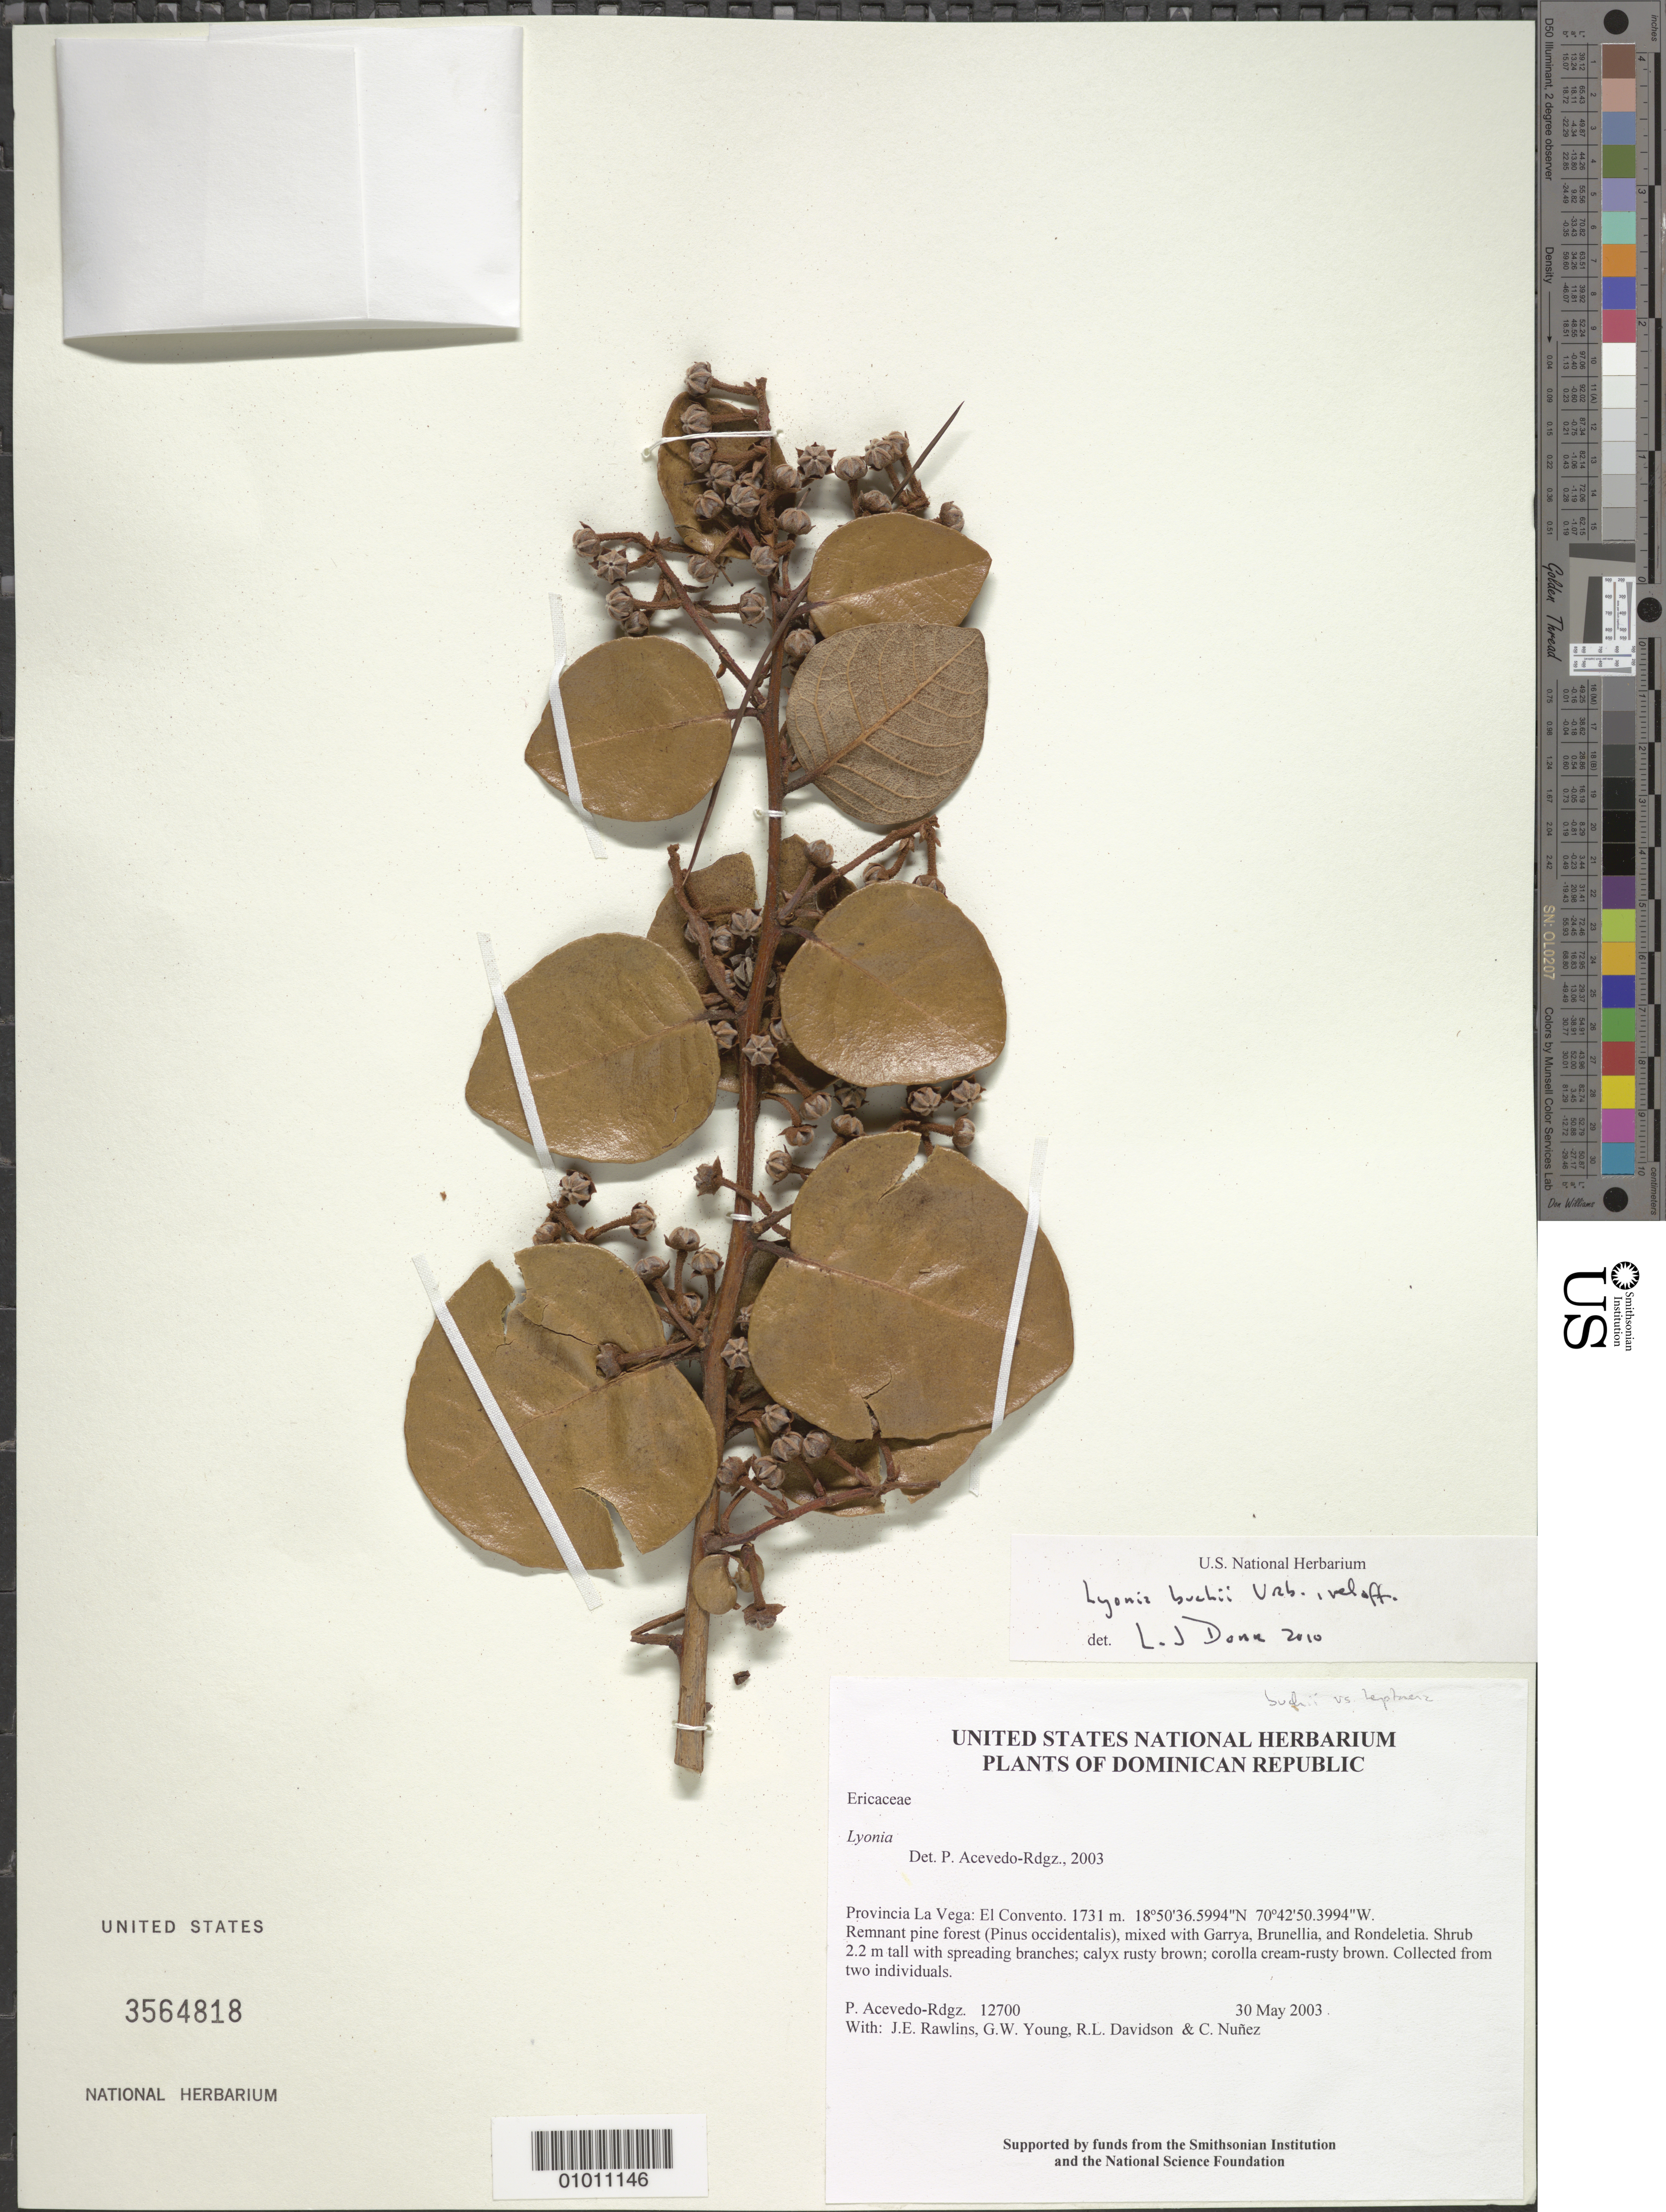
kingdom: Plantae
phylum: Tracheophyta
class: Magnoliopsida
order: Ericales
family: Ericaceae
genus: Lyonia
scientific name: Lyonia buchii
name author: Urb.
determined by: Dorr, L. J., (BOT), Smithsonian Institution - National Museum of Natural History (UNITED STATES)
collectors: P. Acevedo-Rodr., J. Rawlins, G. Young, R. Davidson & C. Nunez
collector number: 12700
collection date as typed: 30 May 2003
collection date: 2003-05-30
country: Dominican Republic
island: Hispaniola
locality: Provincia La Vega: El Convento.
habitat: Remnant pine forest (Pinus occidentalis), mixed with Garrya, Brunellia, and Rondeletia.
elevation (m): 1731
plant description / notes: NY, MO, US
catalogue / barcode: US 3564818